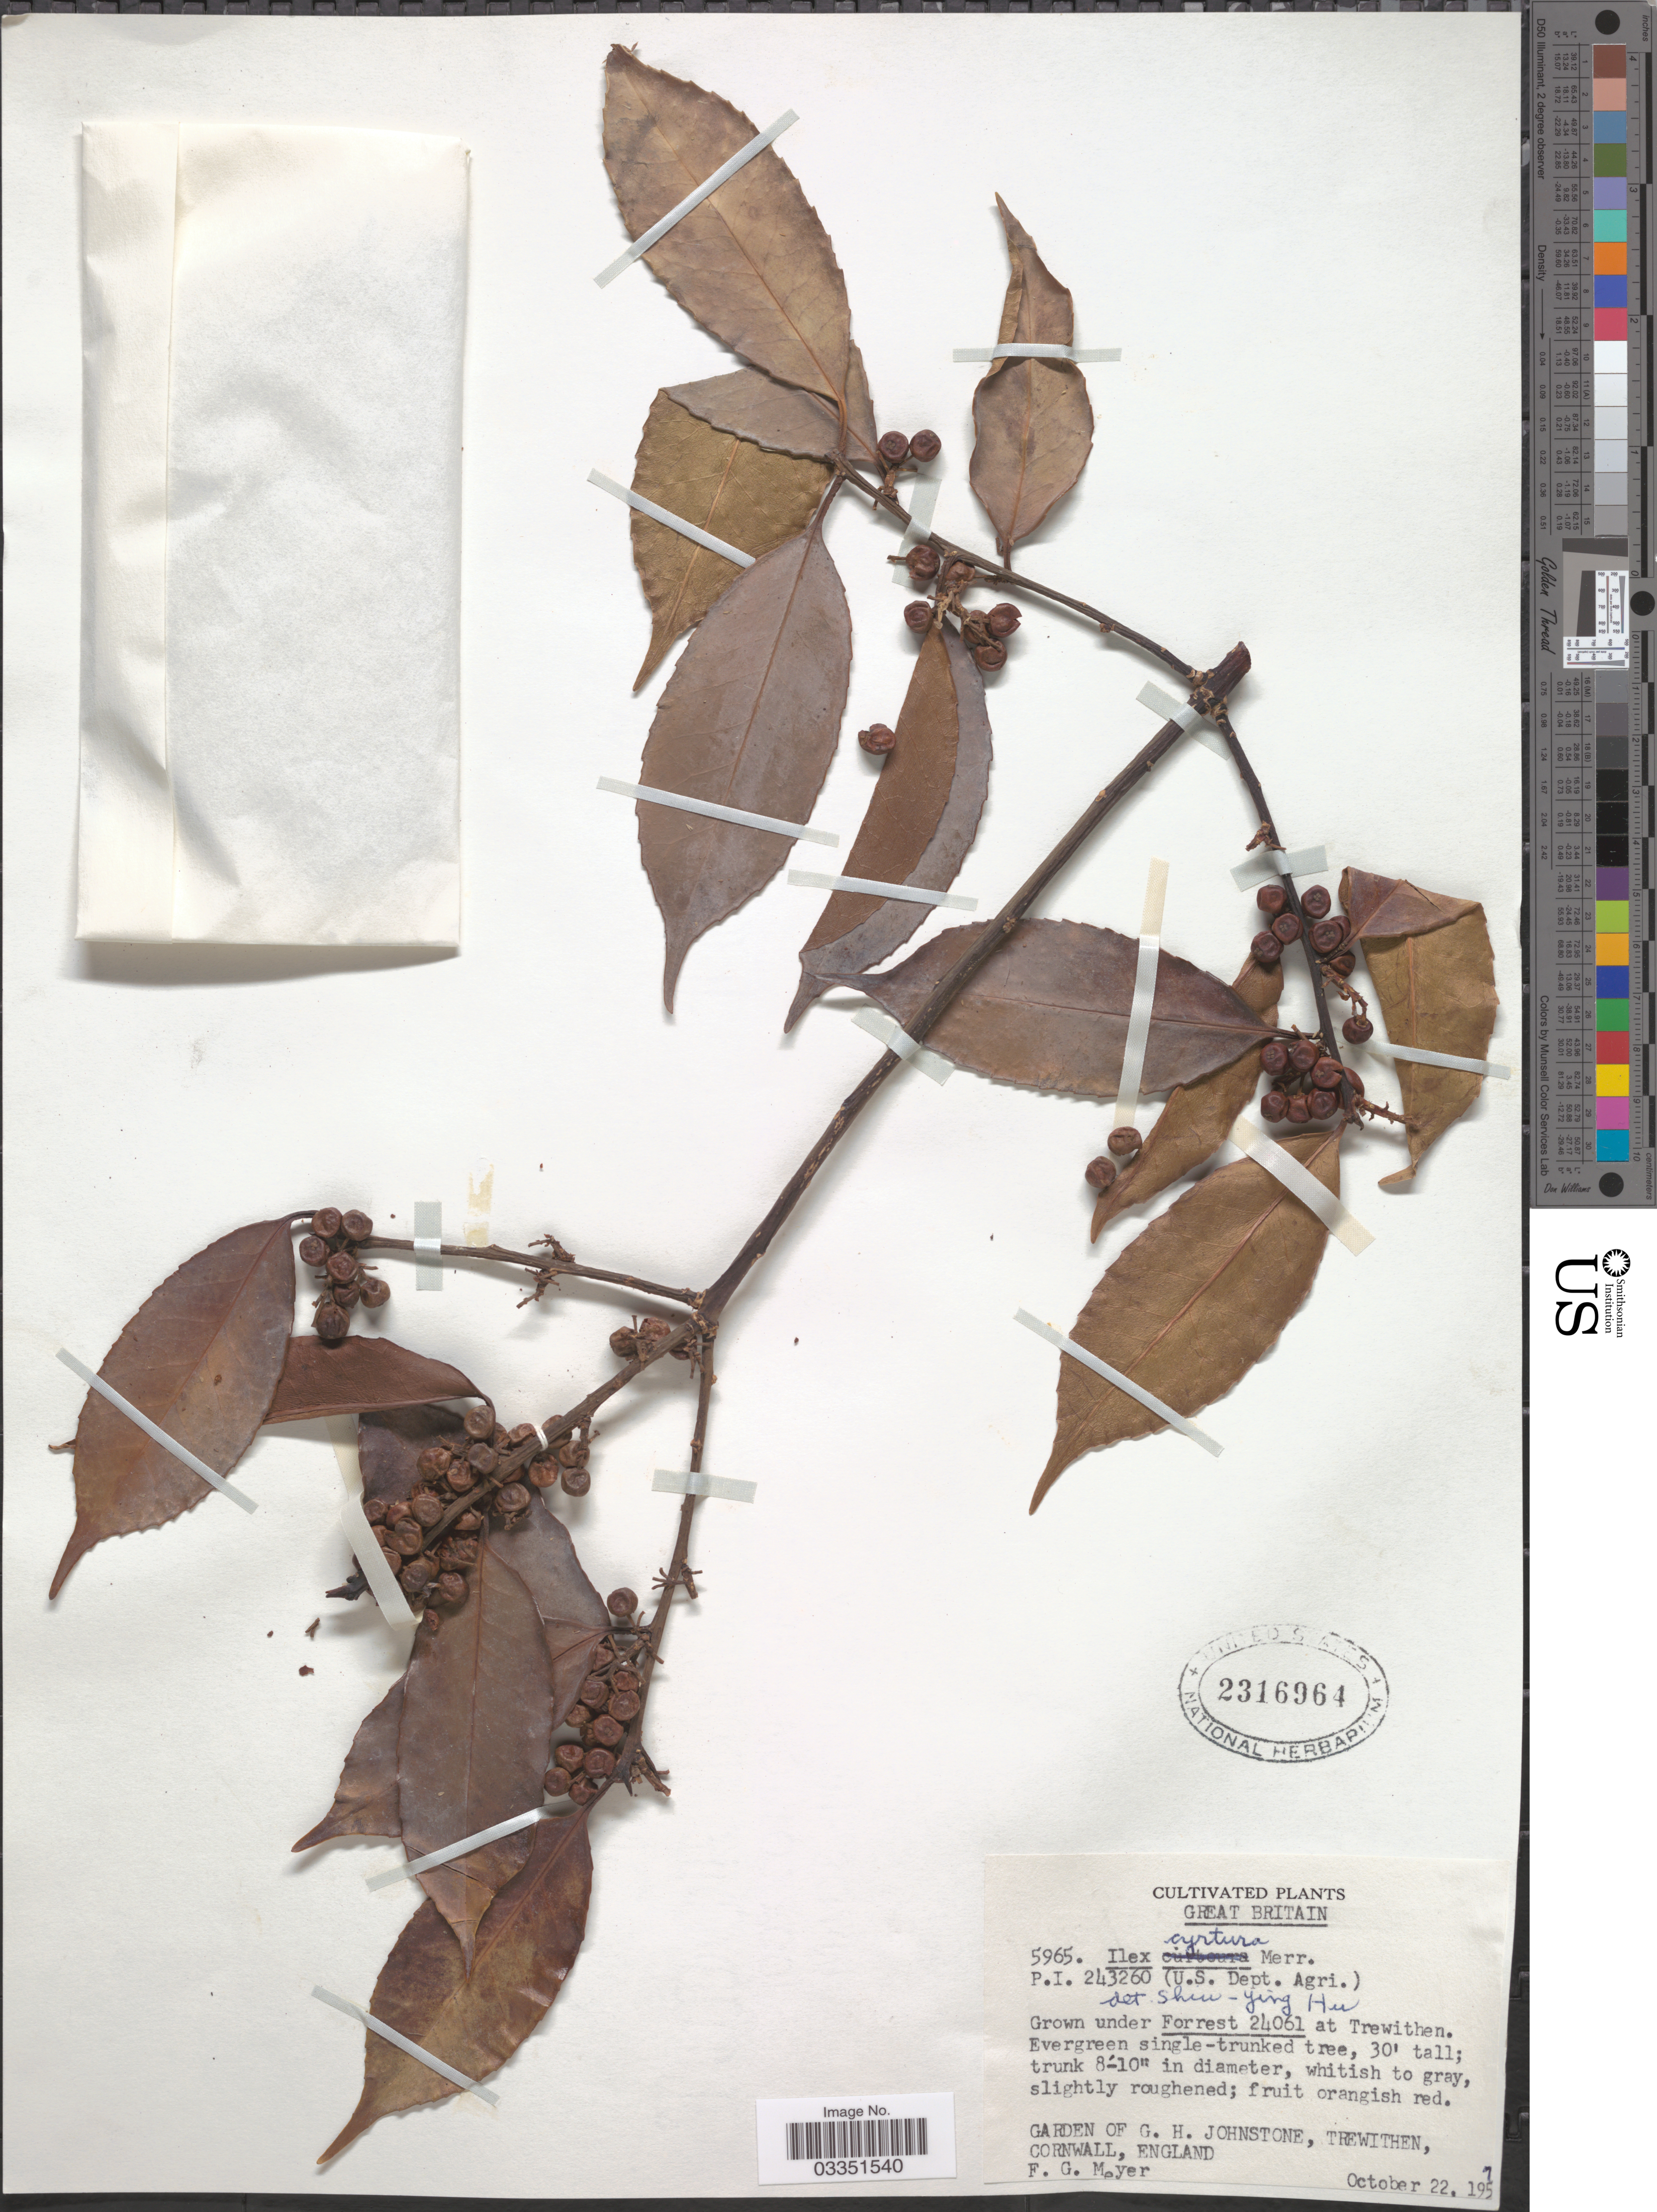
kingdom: Plantae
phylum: Tracheophyta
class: Magnoliopsida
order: Aquifoliales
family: Aquifoliaceae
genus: Ilex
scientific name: Ilex cyrtura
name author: Merr.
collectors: F. G. Meyer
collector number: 5965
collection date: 1957-10-22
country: United Kingdom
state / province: England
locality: Great Britain. Garden of G.H. Johnstone, Trewithen, Cornwall.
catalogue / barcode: US 2316964